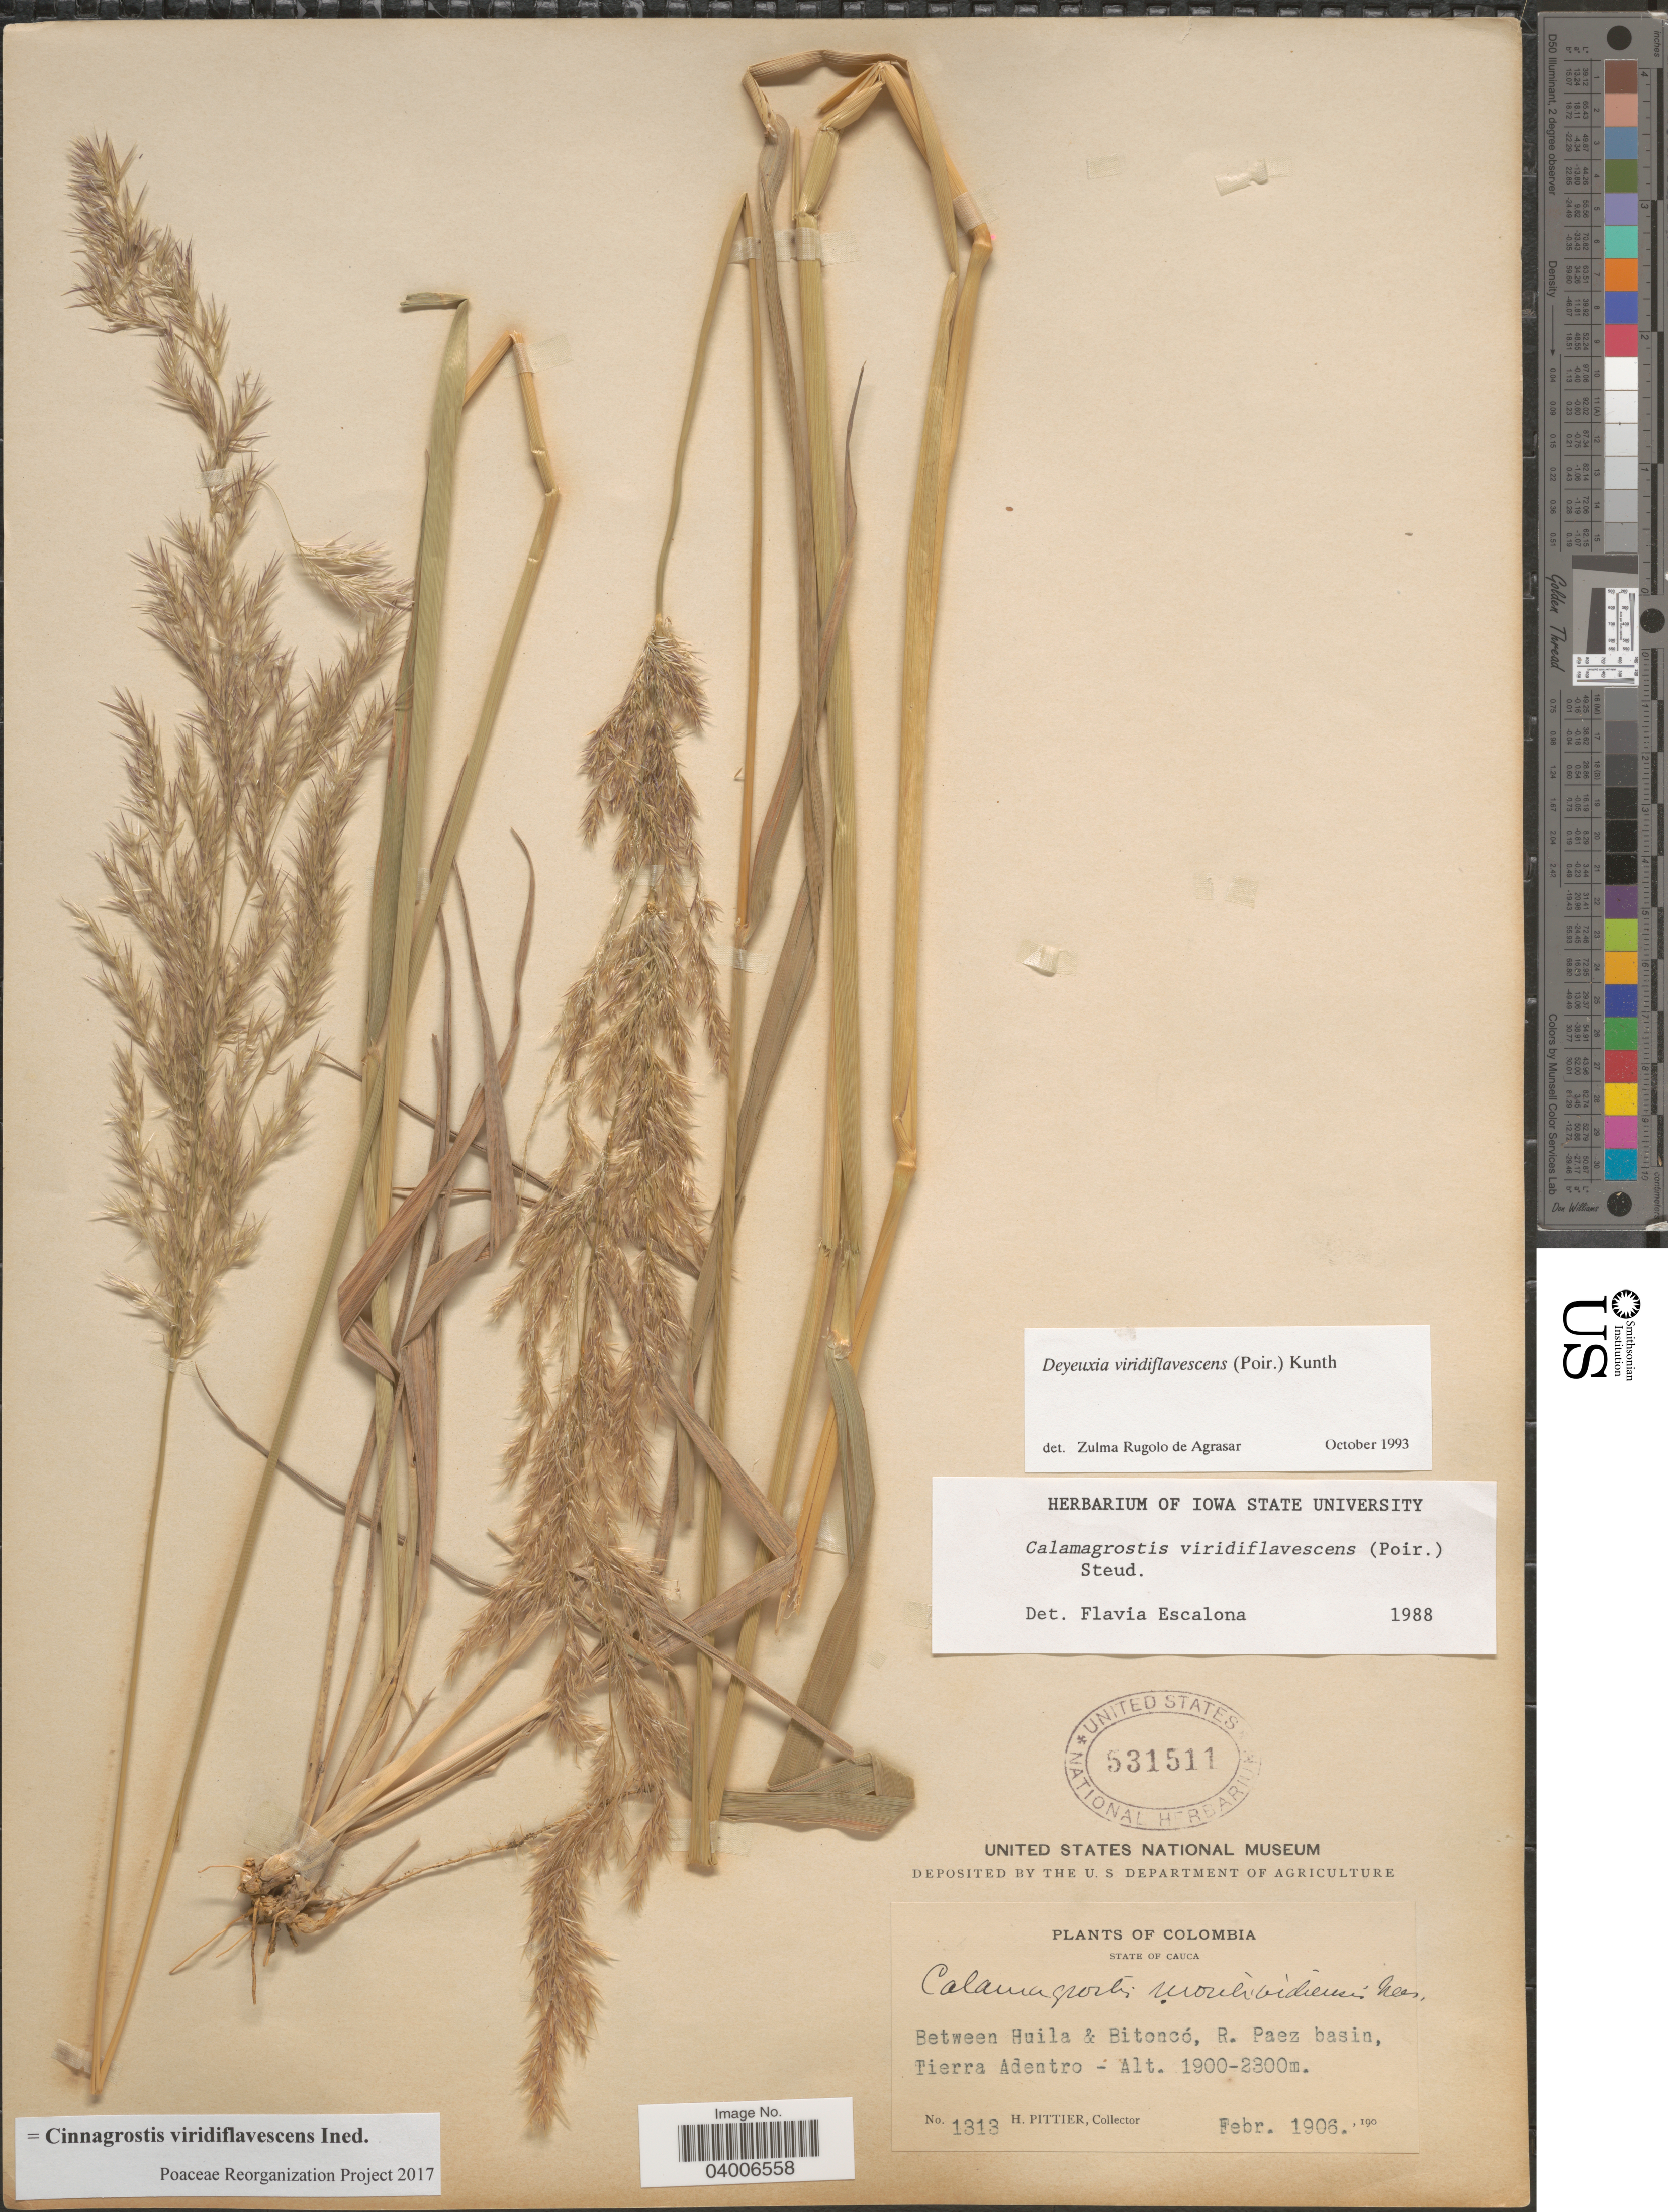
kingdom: Plantae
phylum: Tracheophyta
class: Liliopsida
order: Poales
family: Poaceae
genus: Cinnagrostis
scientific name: Cinnagrostis viridiflavescens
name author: (Poir.) P.M. Peterson et al.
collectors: H. F. Pittier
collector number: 1313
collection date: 1906-02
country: Colombia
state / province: Cauca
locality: Between Huila & Bitoncó, R. Paez basin, Tierra Adentro.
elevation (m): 1900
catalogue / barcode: US 531511